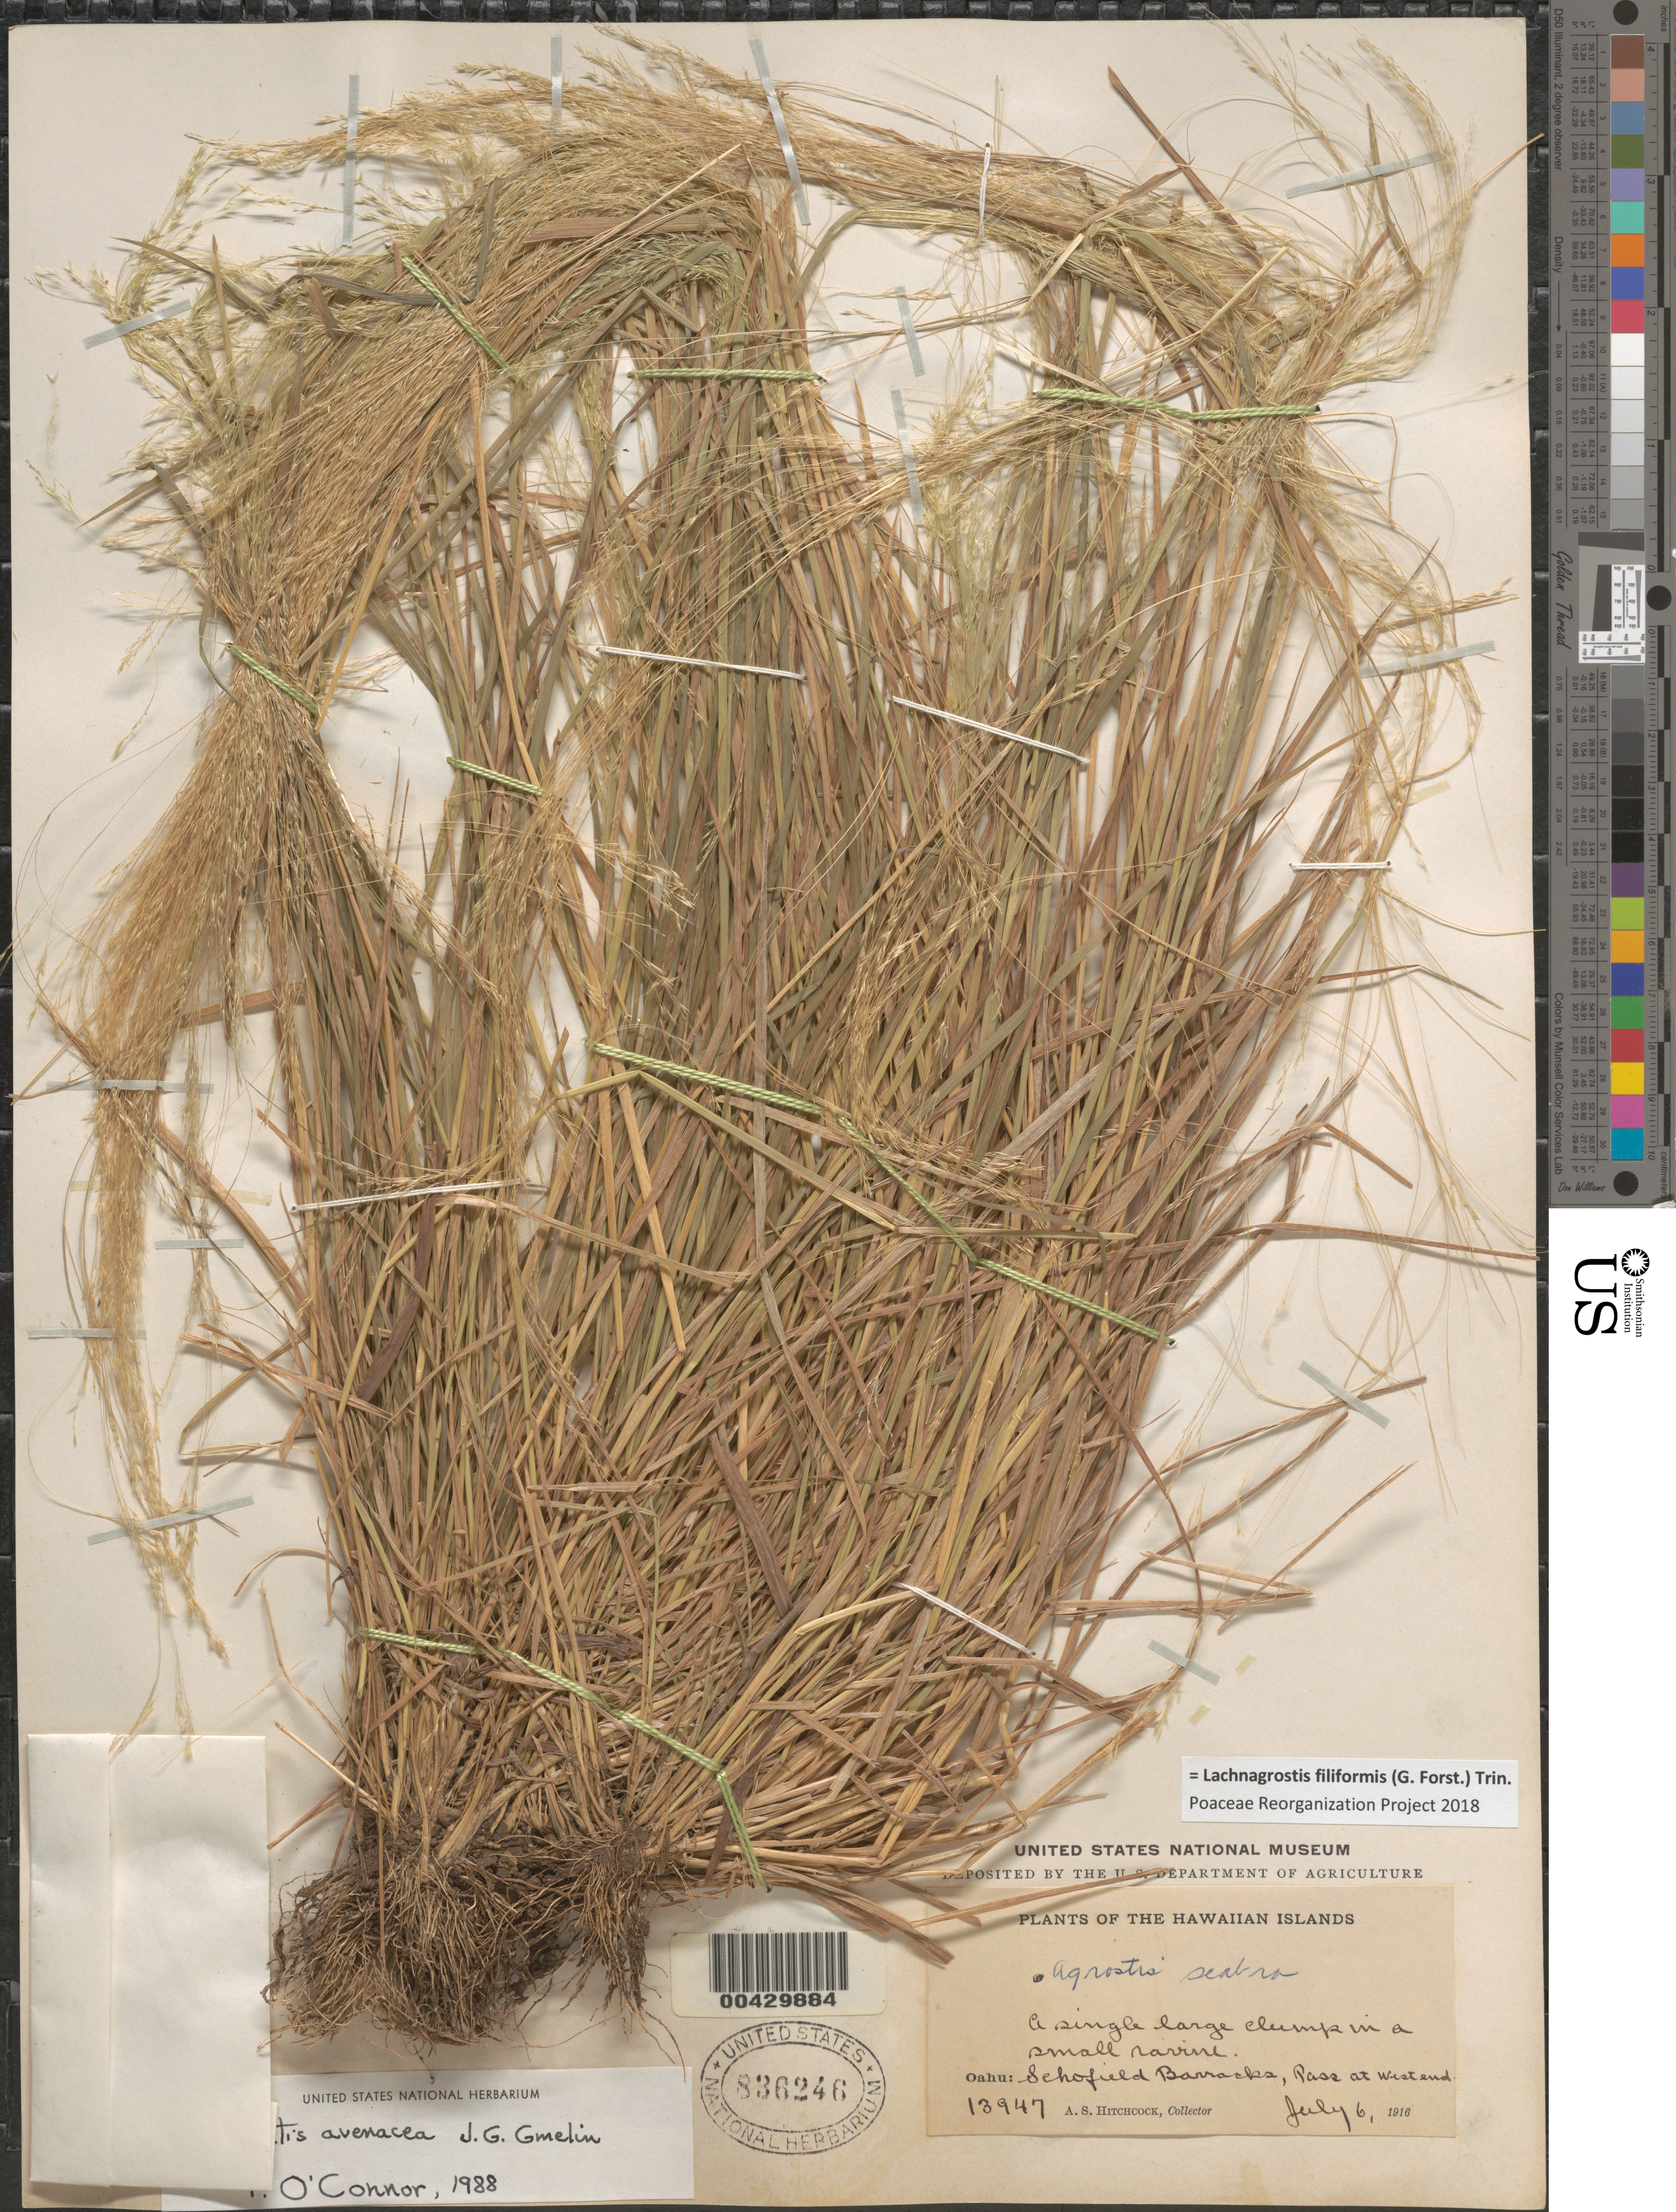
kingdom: Plantae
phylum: Tracheophyta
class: Liliopsida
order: Poales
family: Poaceae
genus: Lachnagrostis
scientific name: Lachnagrostis filiformis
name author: (J.R. Forst.) Trin.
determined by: Poaceae Reorganization Project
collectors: A. S. Hitchcock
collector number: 13947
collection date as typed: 6 Jul 1916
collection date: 1916-07-06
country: United States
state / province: Hawaii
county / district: Honolulu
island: Oahu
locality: Schofield Barracks, pass at W end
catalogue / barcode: US 836246